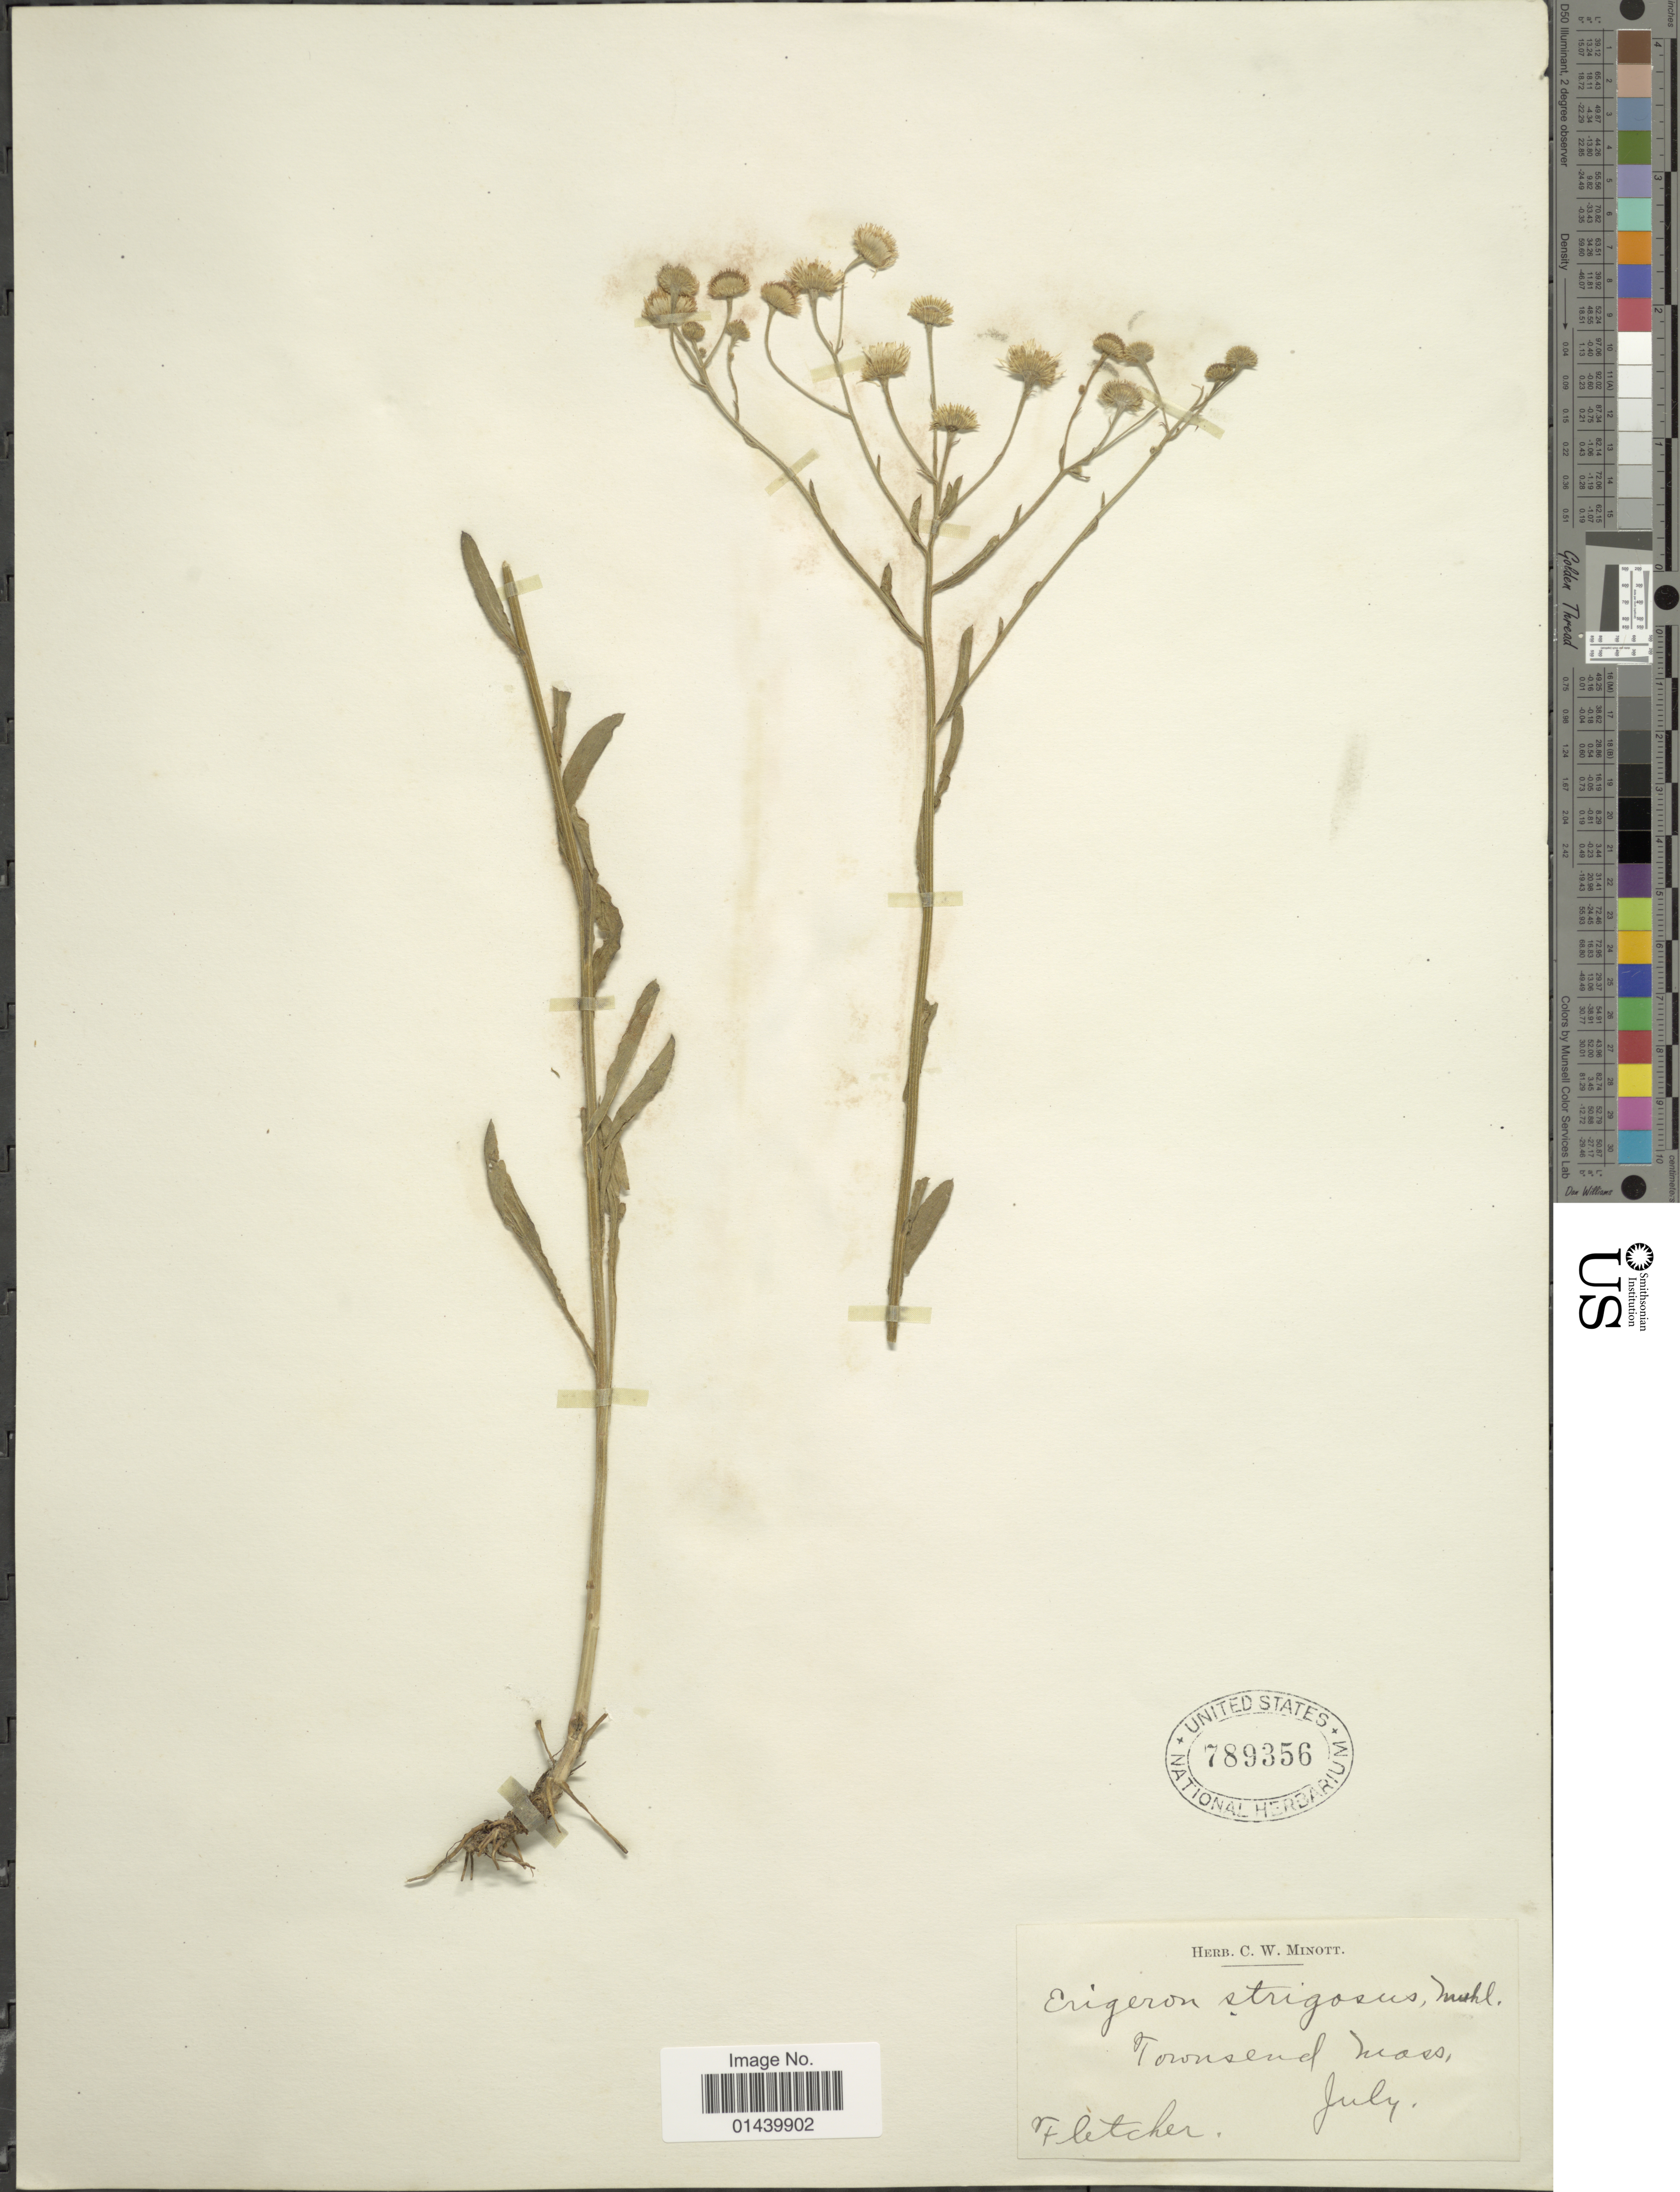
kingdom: Plantae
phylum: Tracheophyta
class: Magnoliopsida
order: Asterales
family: Asteraceae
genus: Erigeron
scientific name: Erigeron strigosus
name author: Muhl. ex Willd.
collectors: ex herb. C. W. Minott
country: United States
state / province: Massachusetts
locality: Townsend Mass.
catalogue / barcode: US 789356